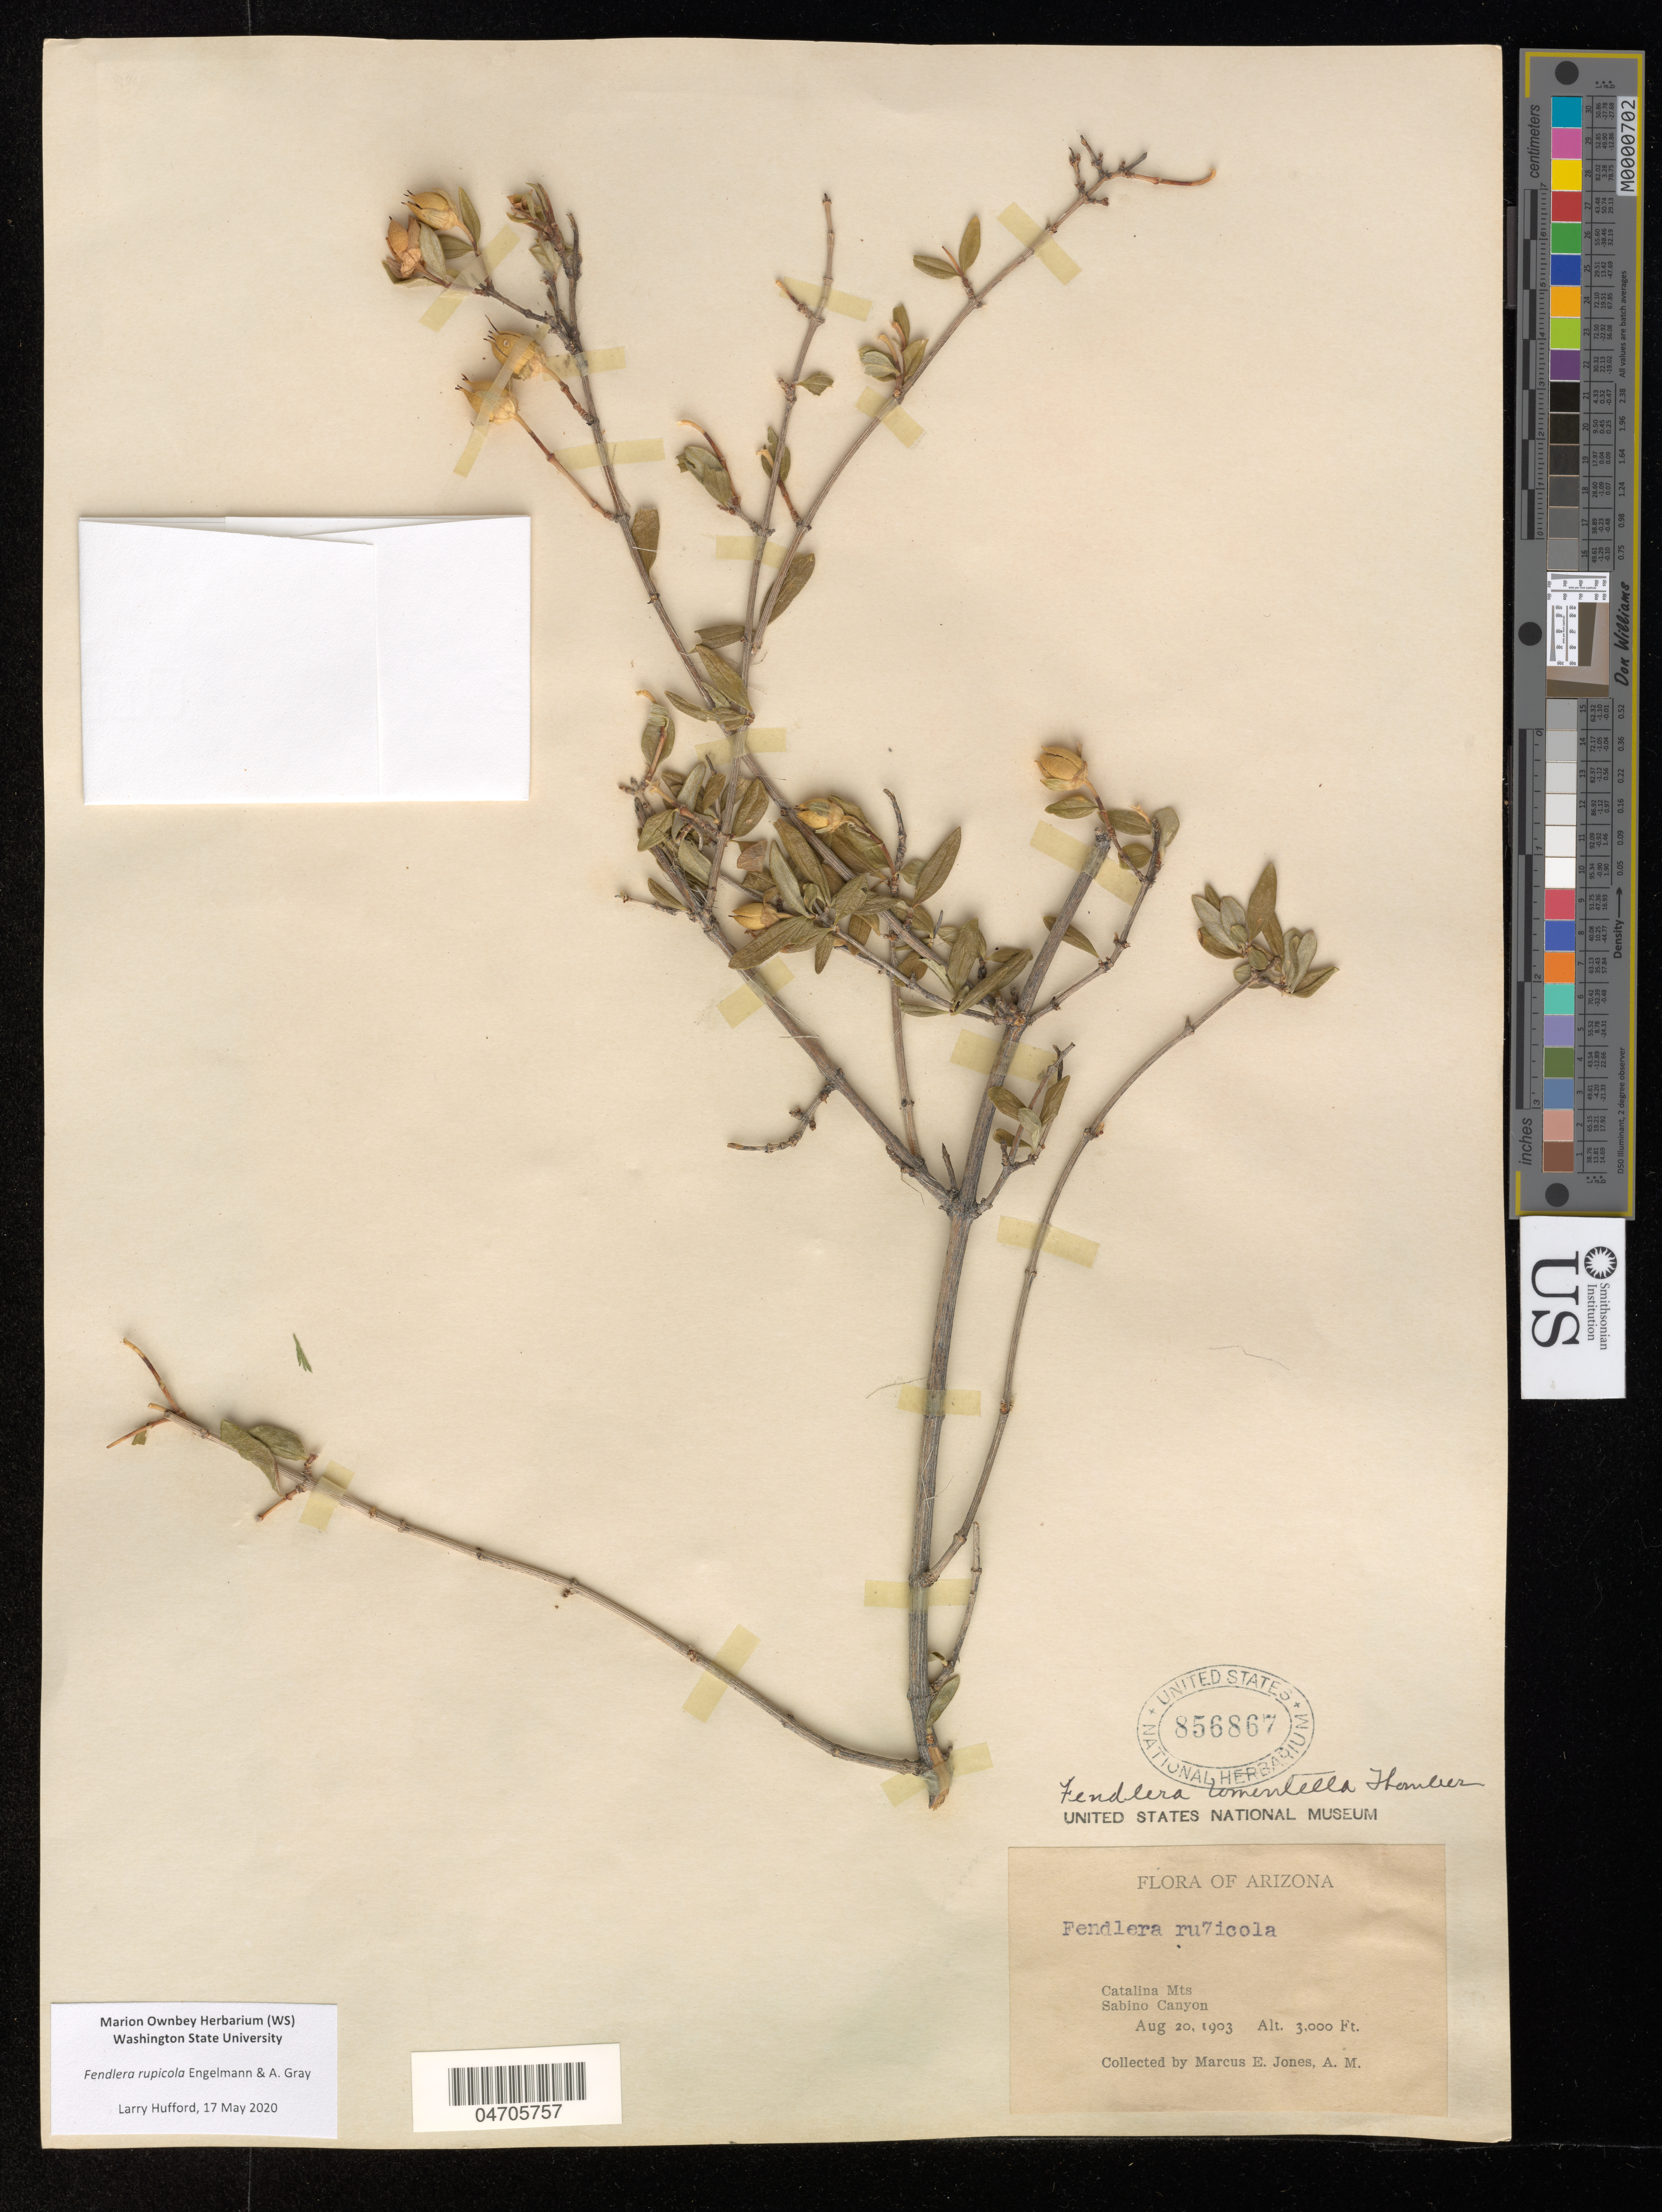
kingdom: Plantae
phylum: Tracheophyta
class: Magnoliopsida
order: Cornales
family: Hydrangeaceae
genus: Fendlera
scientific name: Fendlera rupicola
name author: Englem. & A. Gray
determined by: Hufford, L.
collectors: M. E. Jones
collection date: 1903-08-20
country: United States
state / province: Arizona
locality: Catalina Mts. Sabino Canyon.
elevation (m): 914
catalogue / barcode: US 856867